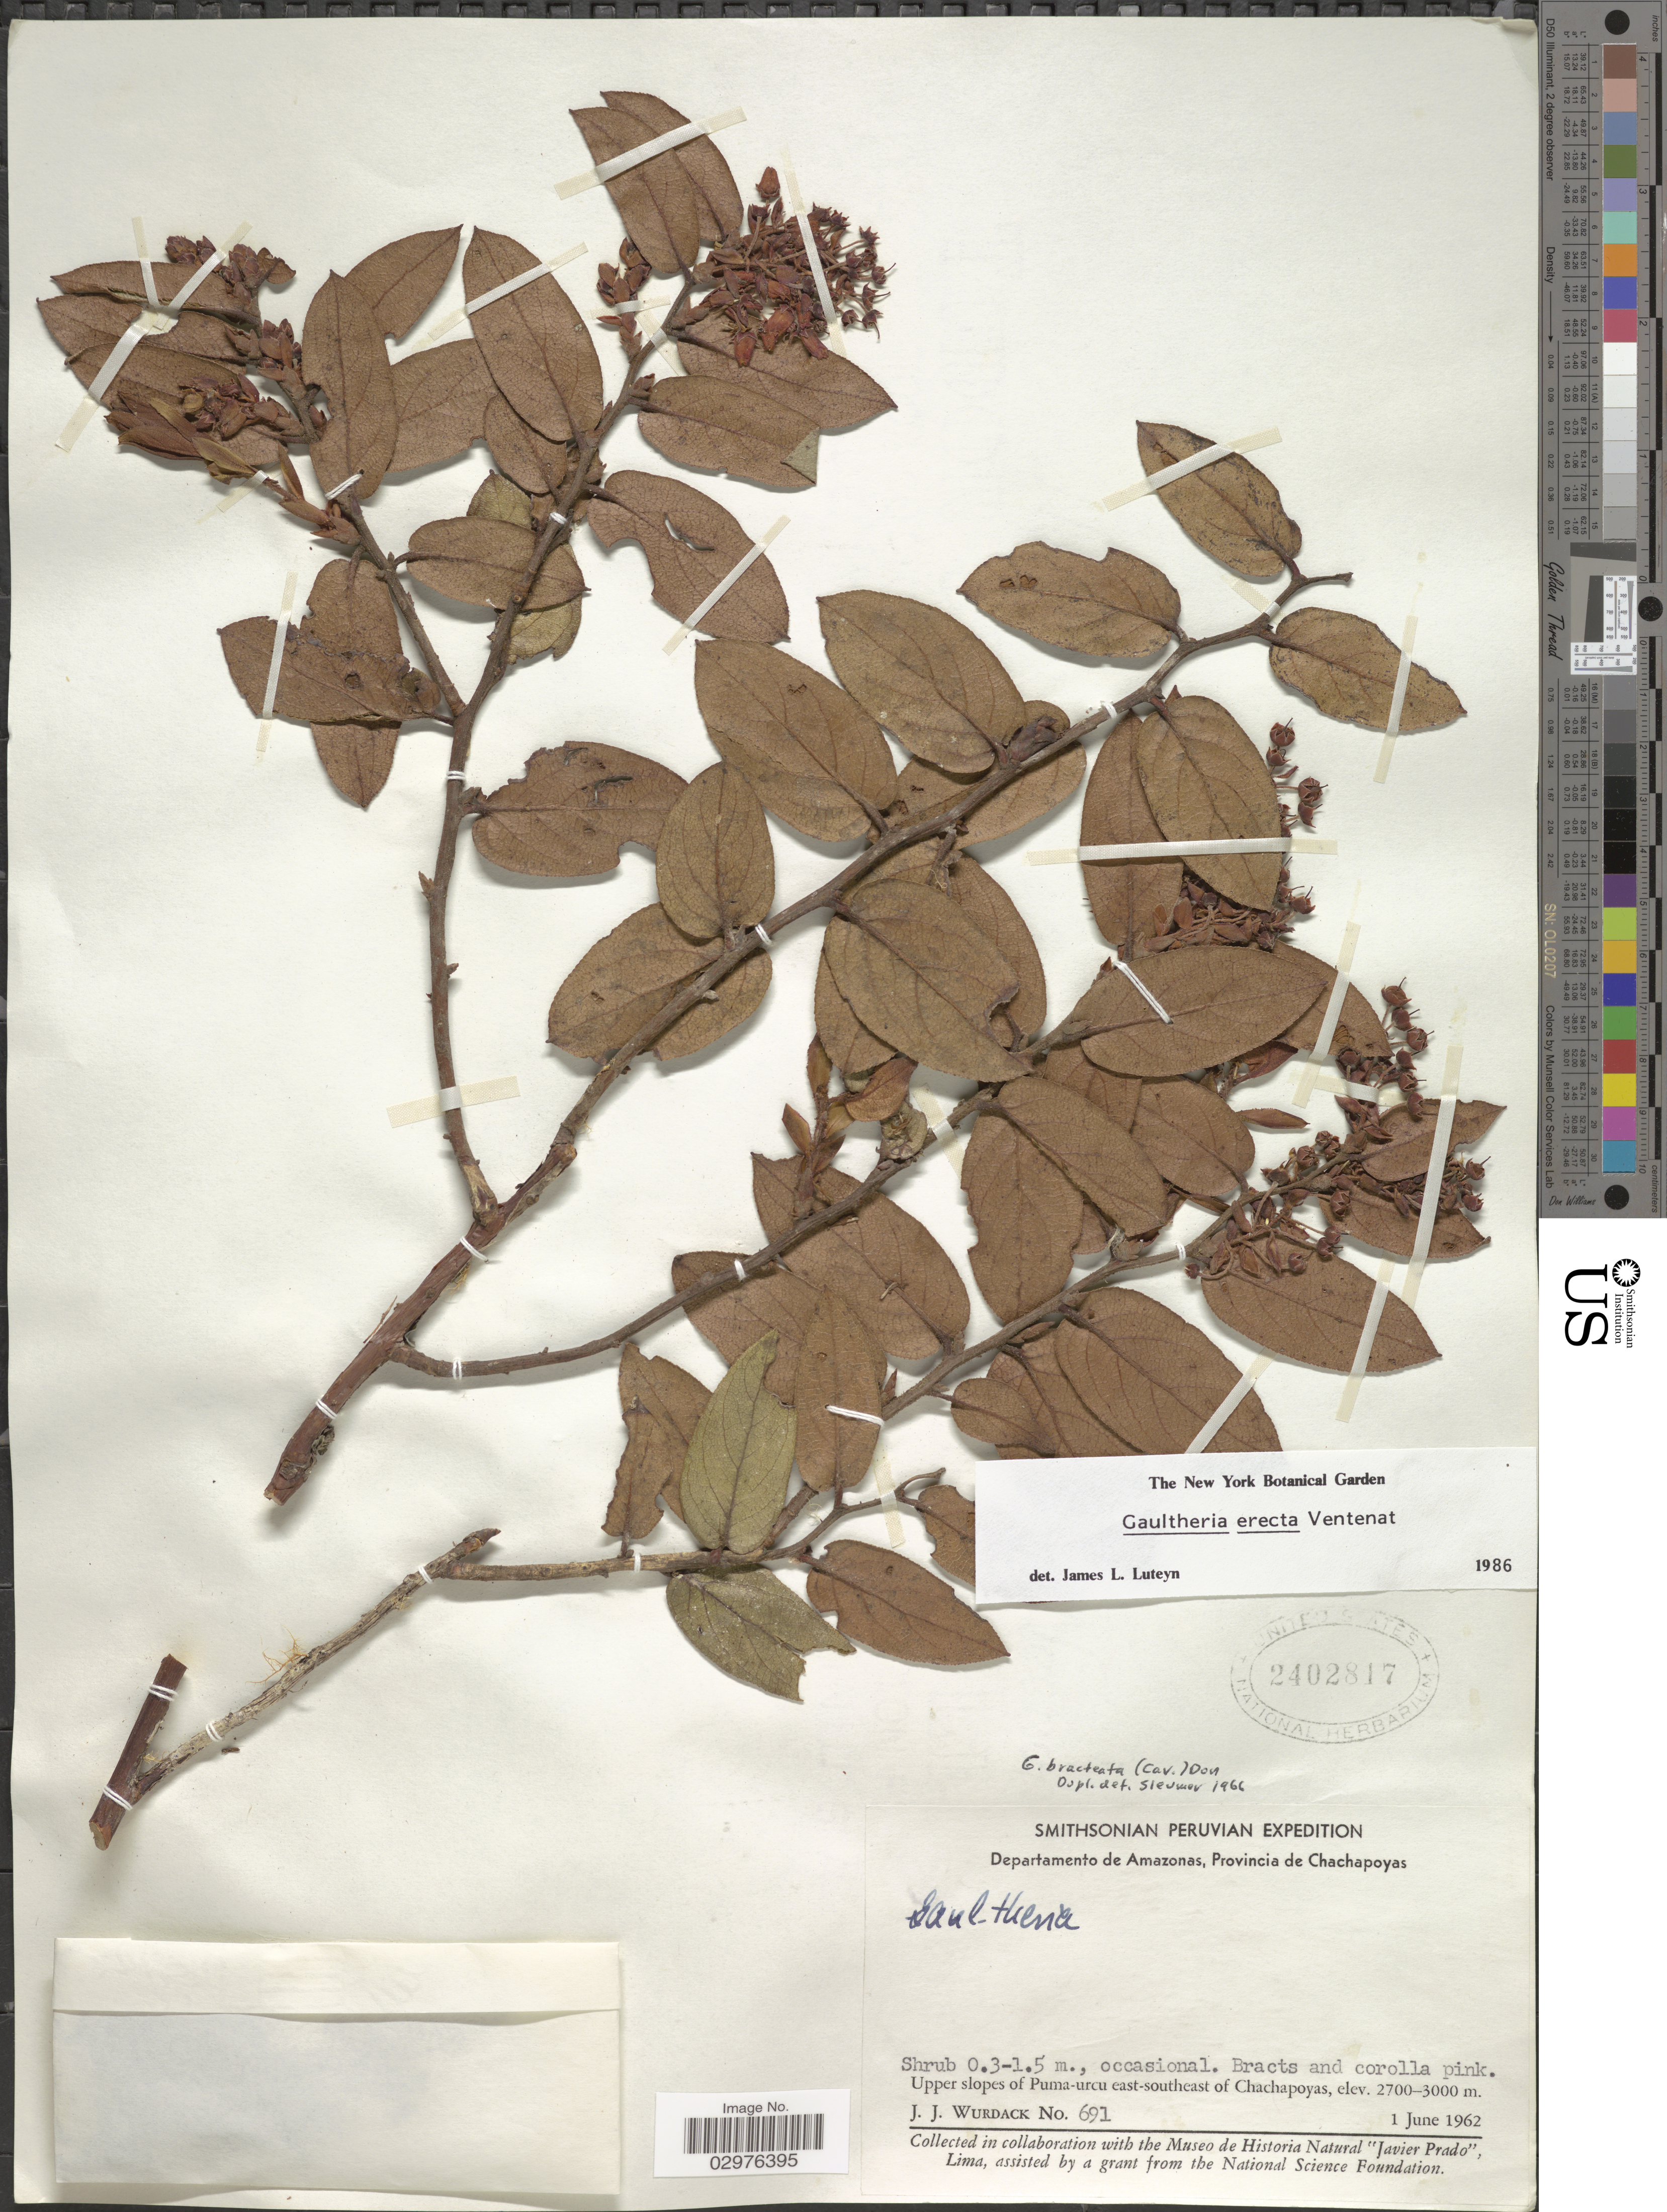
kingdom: Plantae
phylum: Tracheophyta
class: Magnoliopsida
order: Ericales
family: Ericaceae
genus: Gaultheria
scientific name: Gaultheria erecta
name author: Vent.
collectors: J. J. Wurdack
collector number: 691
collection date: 1962-06-01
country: Peru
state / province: Amazonas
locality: Departamento de Amazonas, Provincia de Chachapoyas. Upper slopes of Puma-urcu east-southeast of Chachapoyas.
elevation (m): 2700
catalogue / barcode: US 2402817